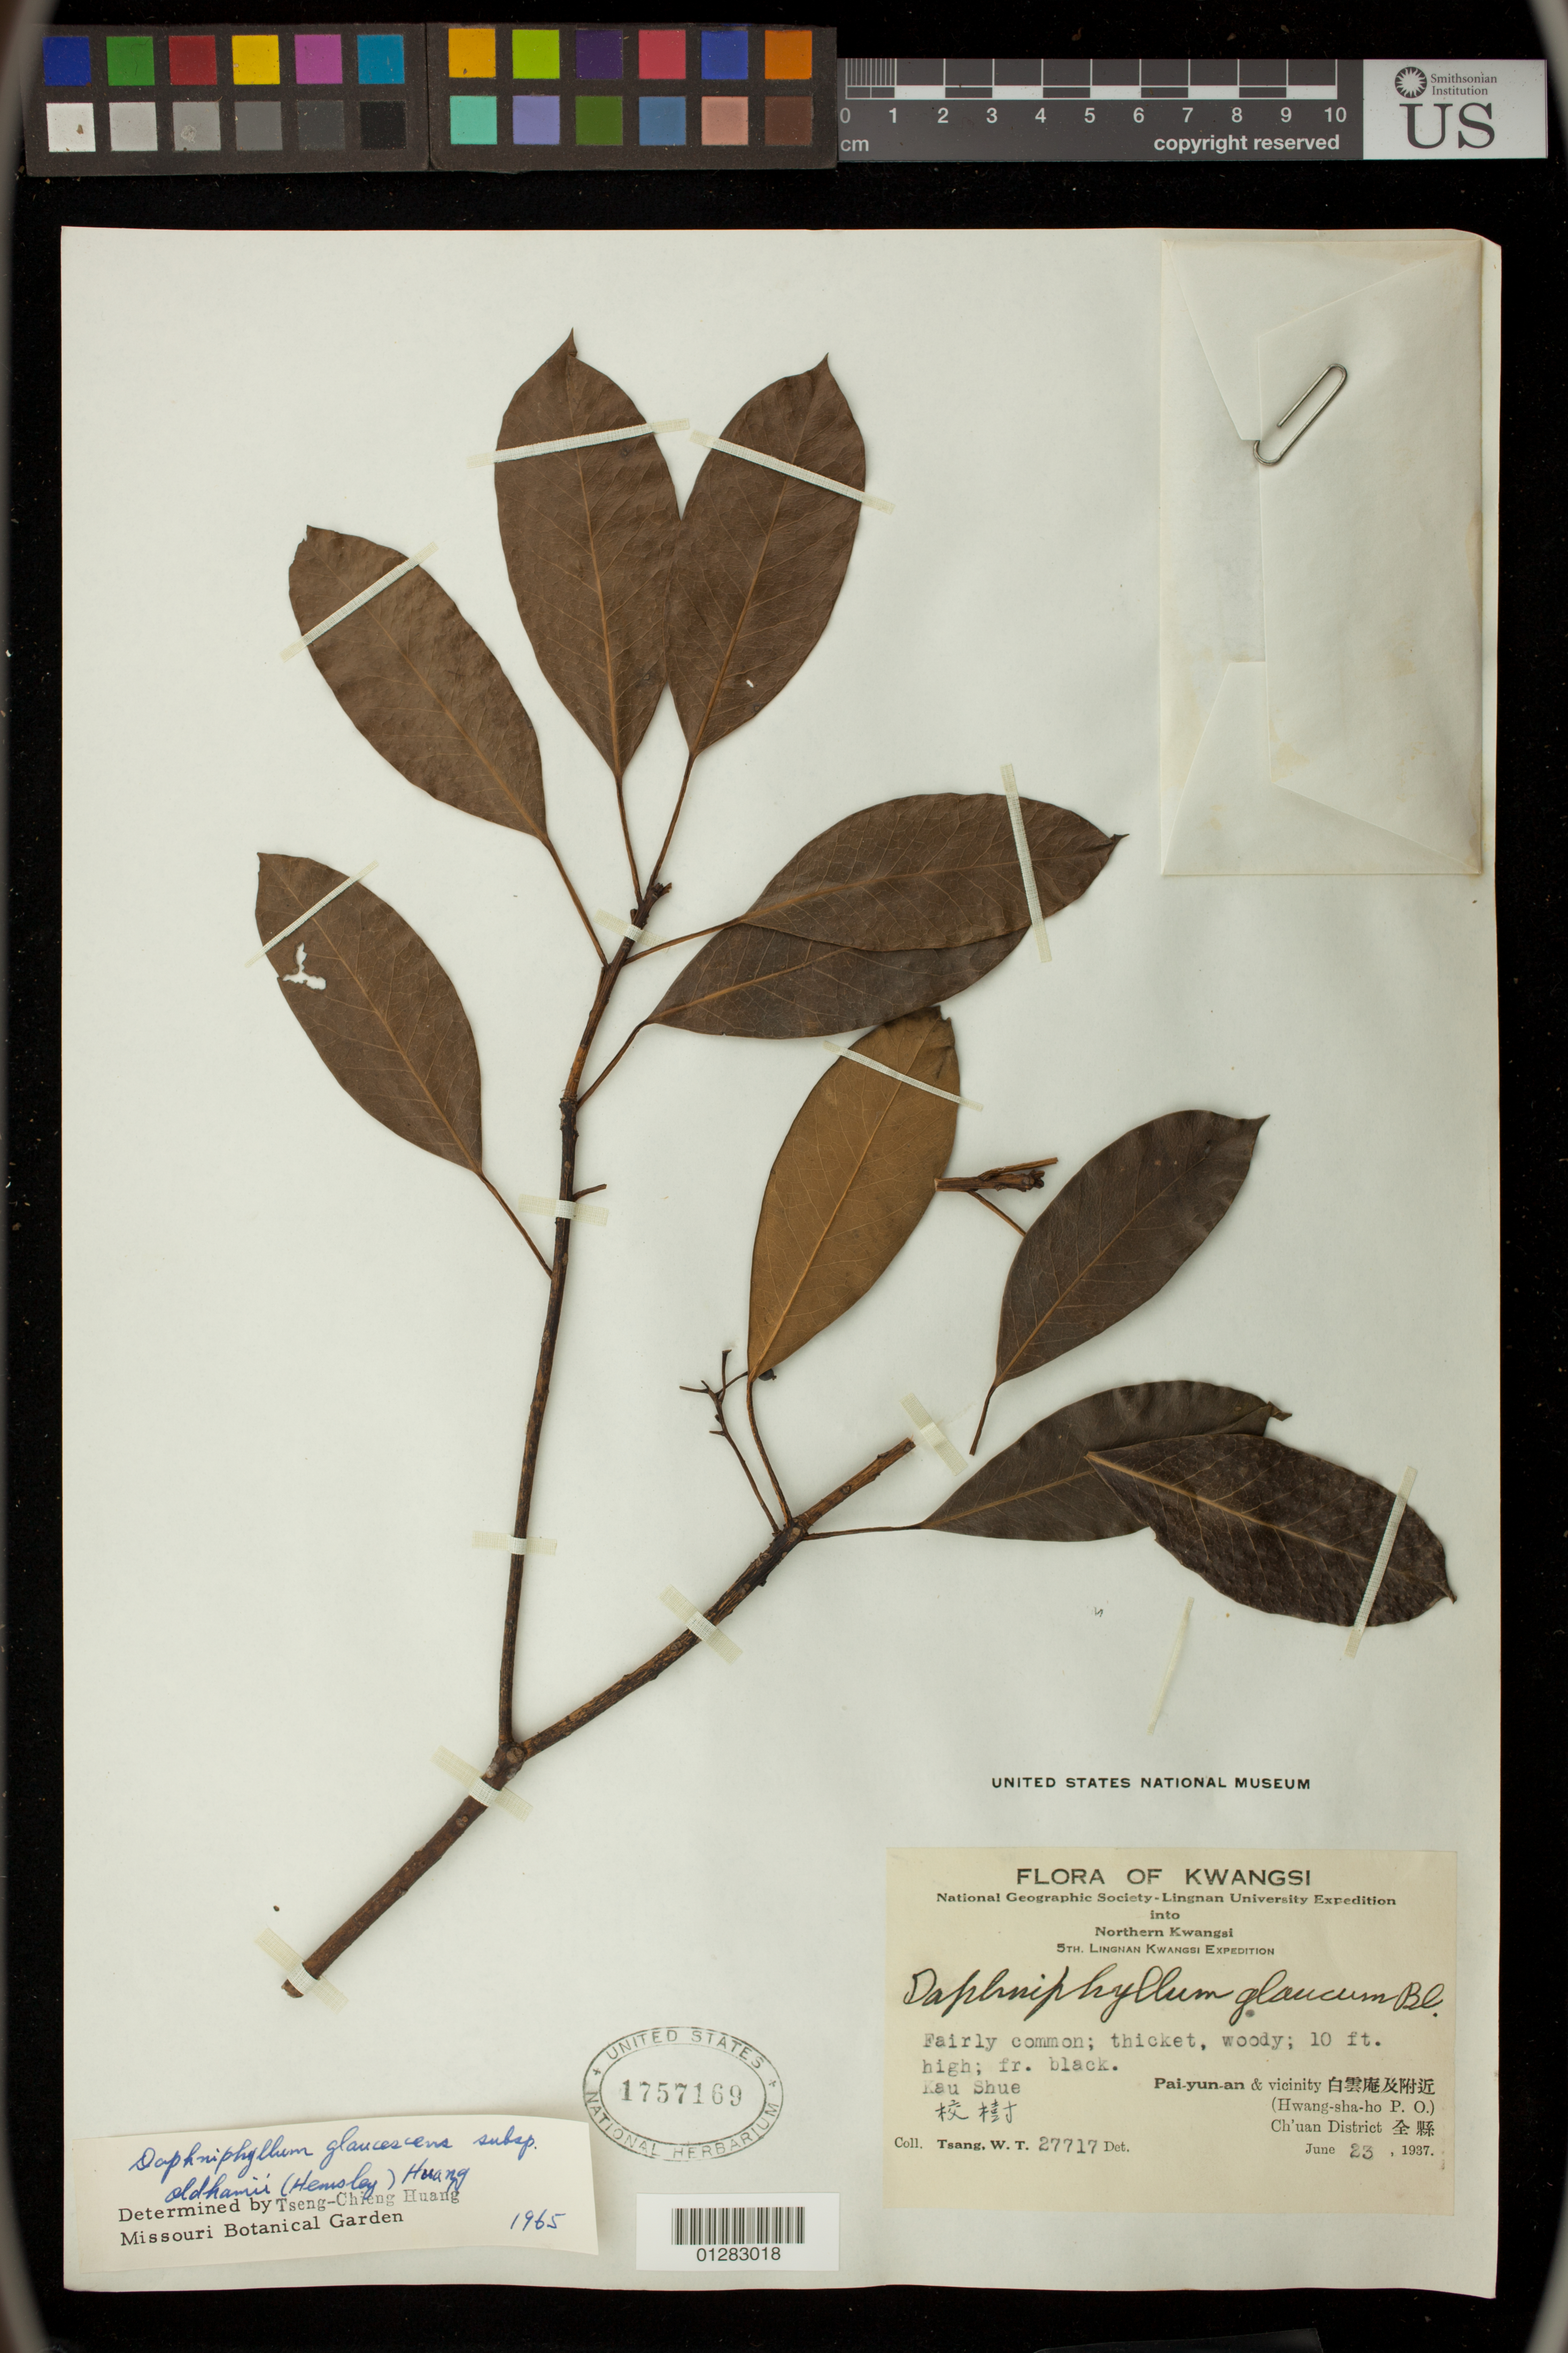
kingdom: Plantae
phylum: Tracheophyta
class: Magnoliopsida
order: Saxifragales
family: Daphniphyllaceae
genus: Daphniphyllum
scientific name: Daphniphyllum glaucescens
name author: Blume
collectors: W. T. Tsang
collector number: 27717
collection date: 1937-06-23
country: China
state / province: Guangxi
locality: Pai-yun-an & vicinity, Ch'uan District, Kwangsi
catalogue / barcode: US 1757169